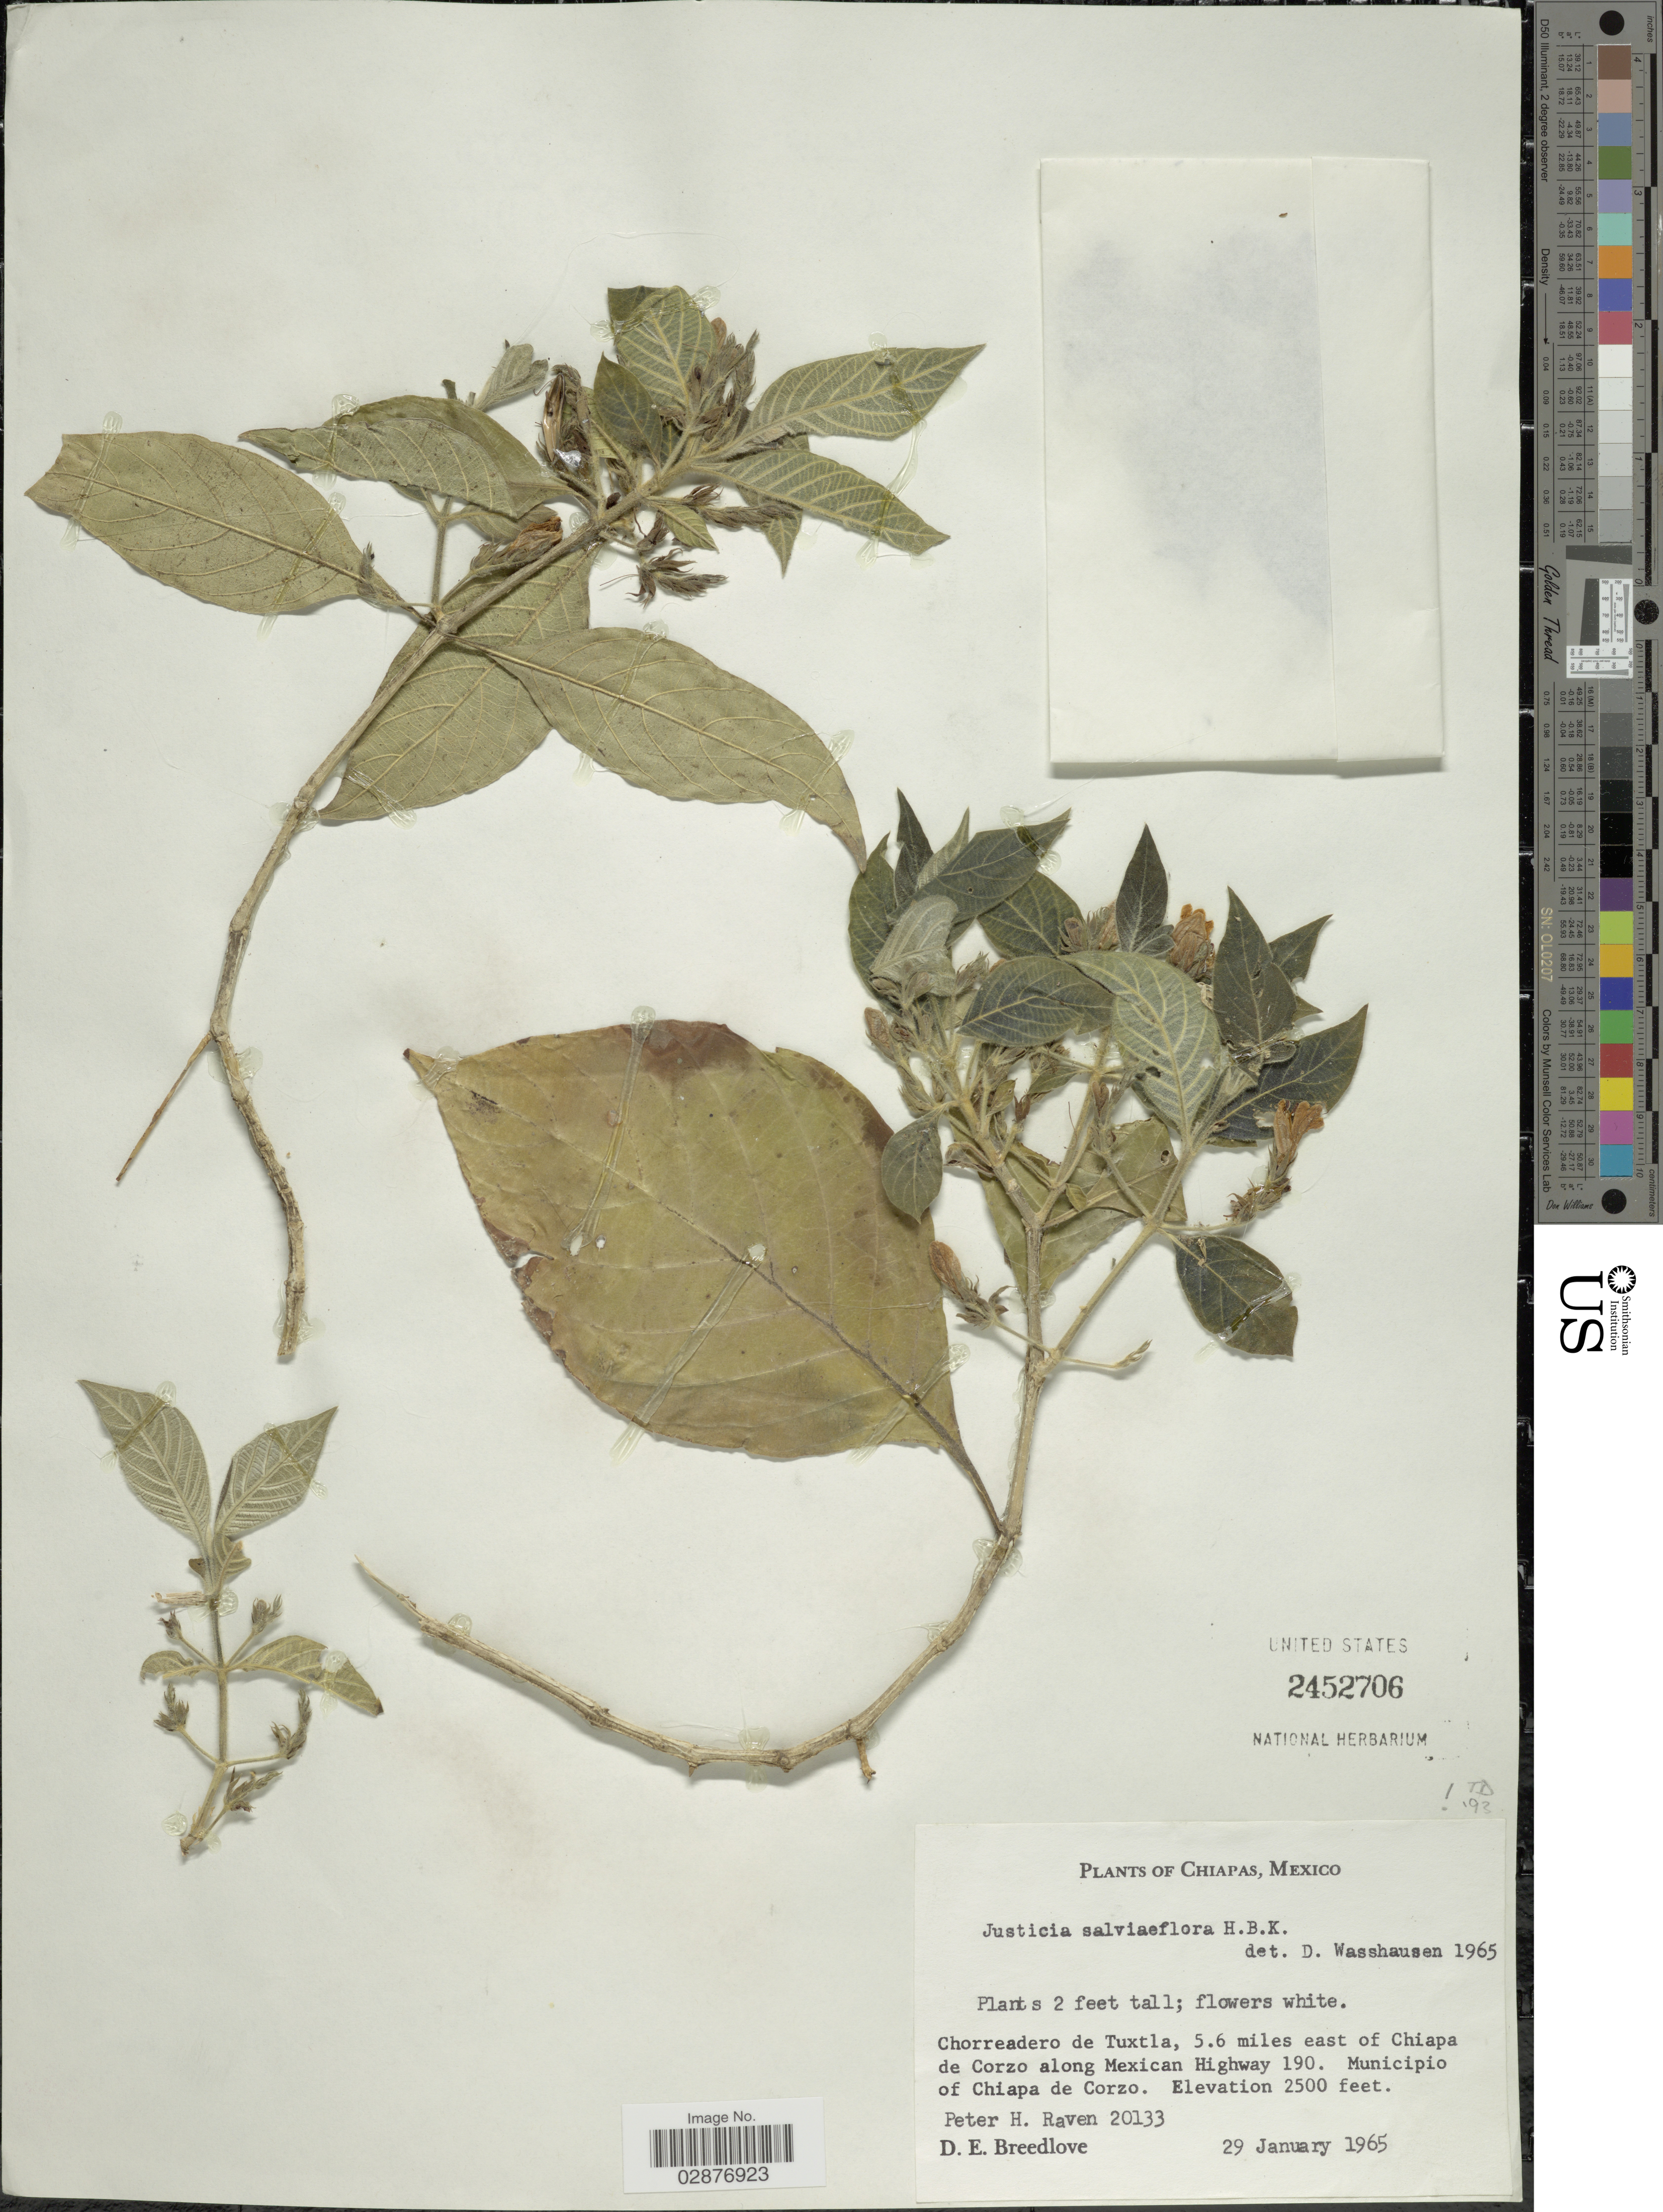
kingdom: Plantae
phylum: Tracheophyta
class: Magnoliopsida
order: Lamiales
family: Acanthaceae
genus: Justicia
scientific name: Justicia salviiflora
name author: Kunth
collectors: P. Raven & D. E. Breedlove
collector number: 20133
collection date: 1965-01-29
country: Mexico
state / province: Chiapas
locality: Chorreadero de Tuxtla, 5.6 miles east of Chiapa de Corzi along Mexican Highway 190. Municipio of Chiapa de Corzo.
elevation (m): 762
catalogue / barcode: US 2452706